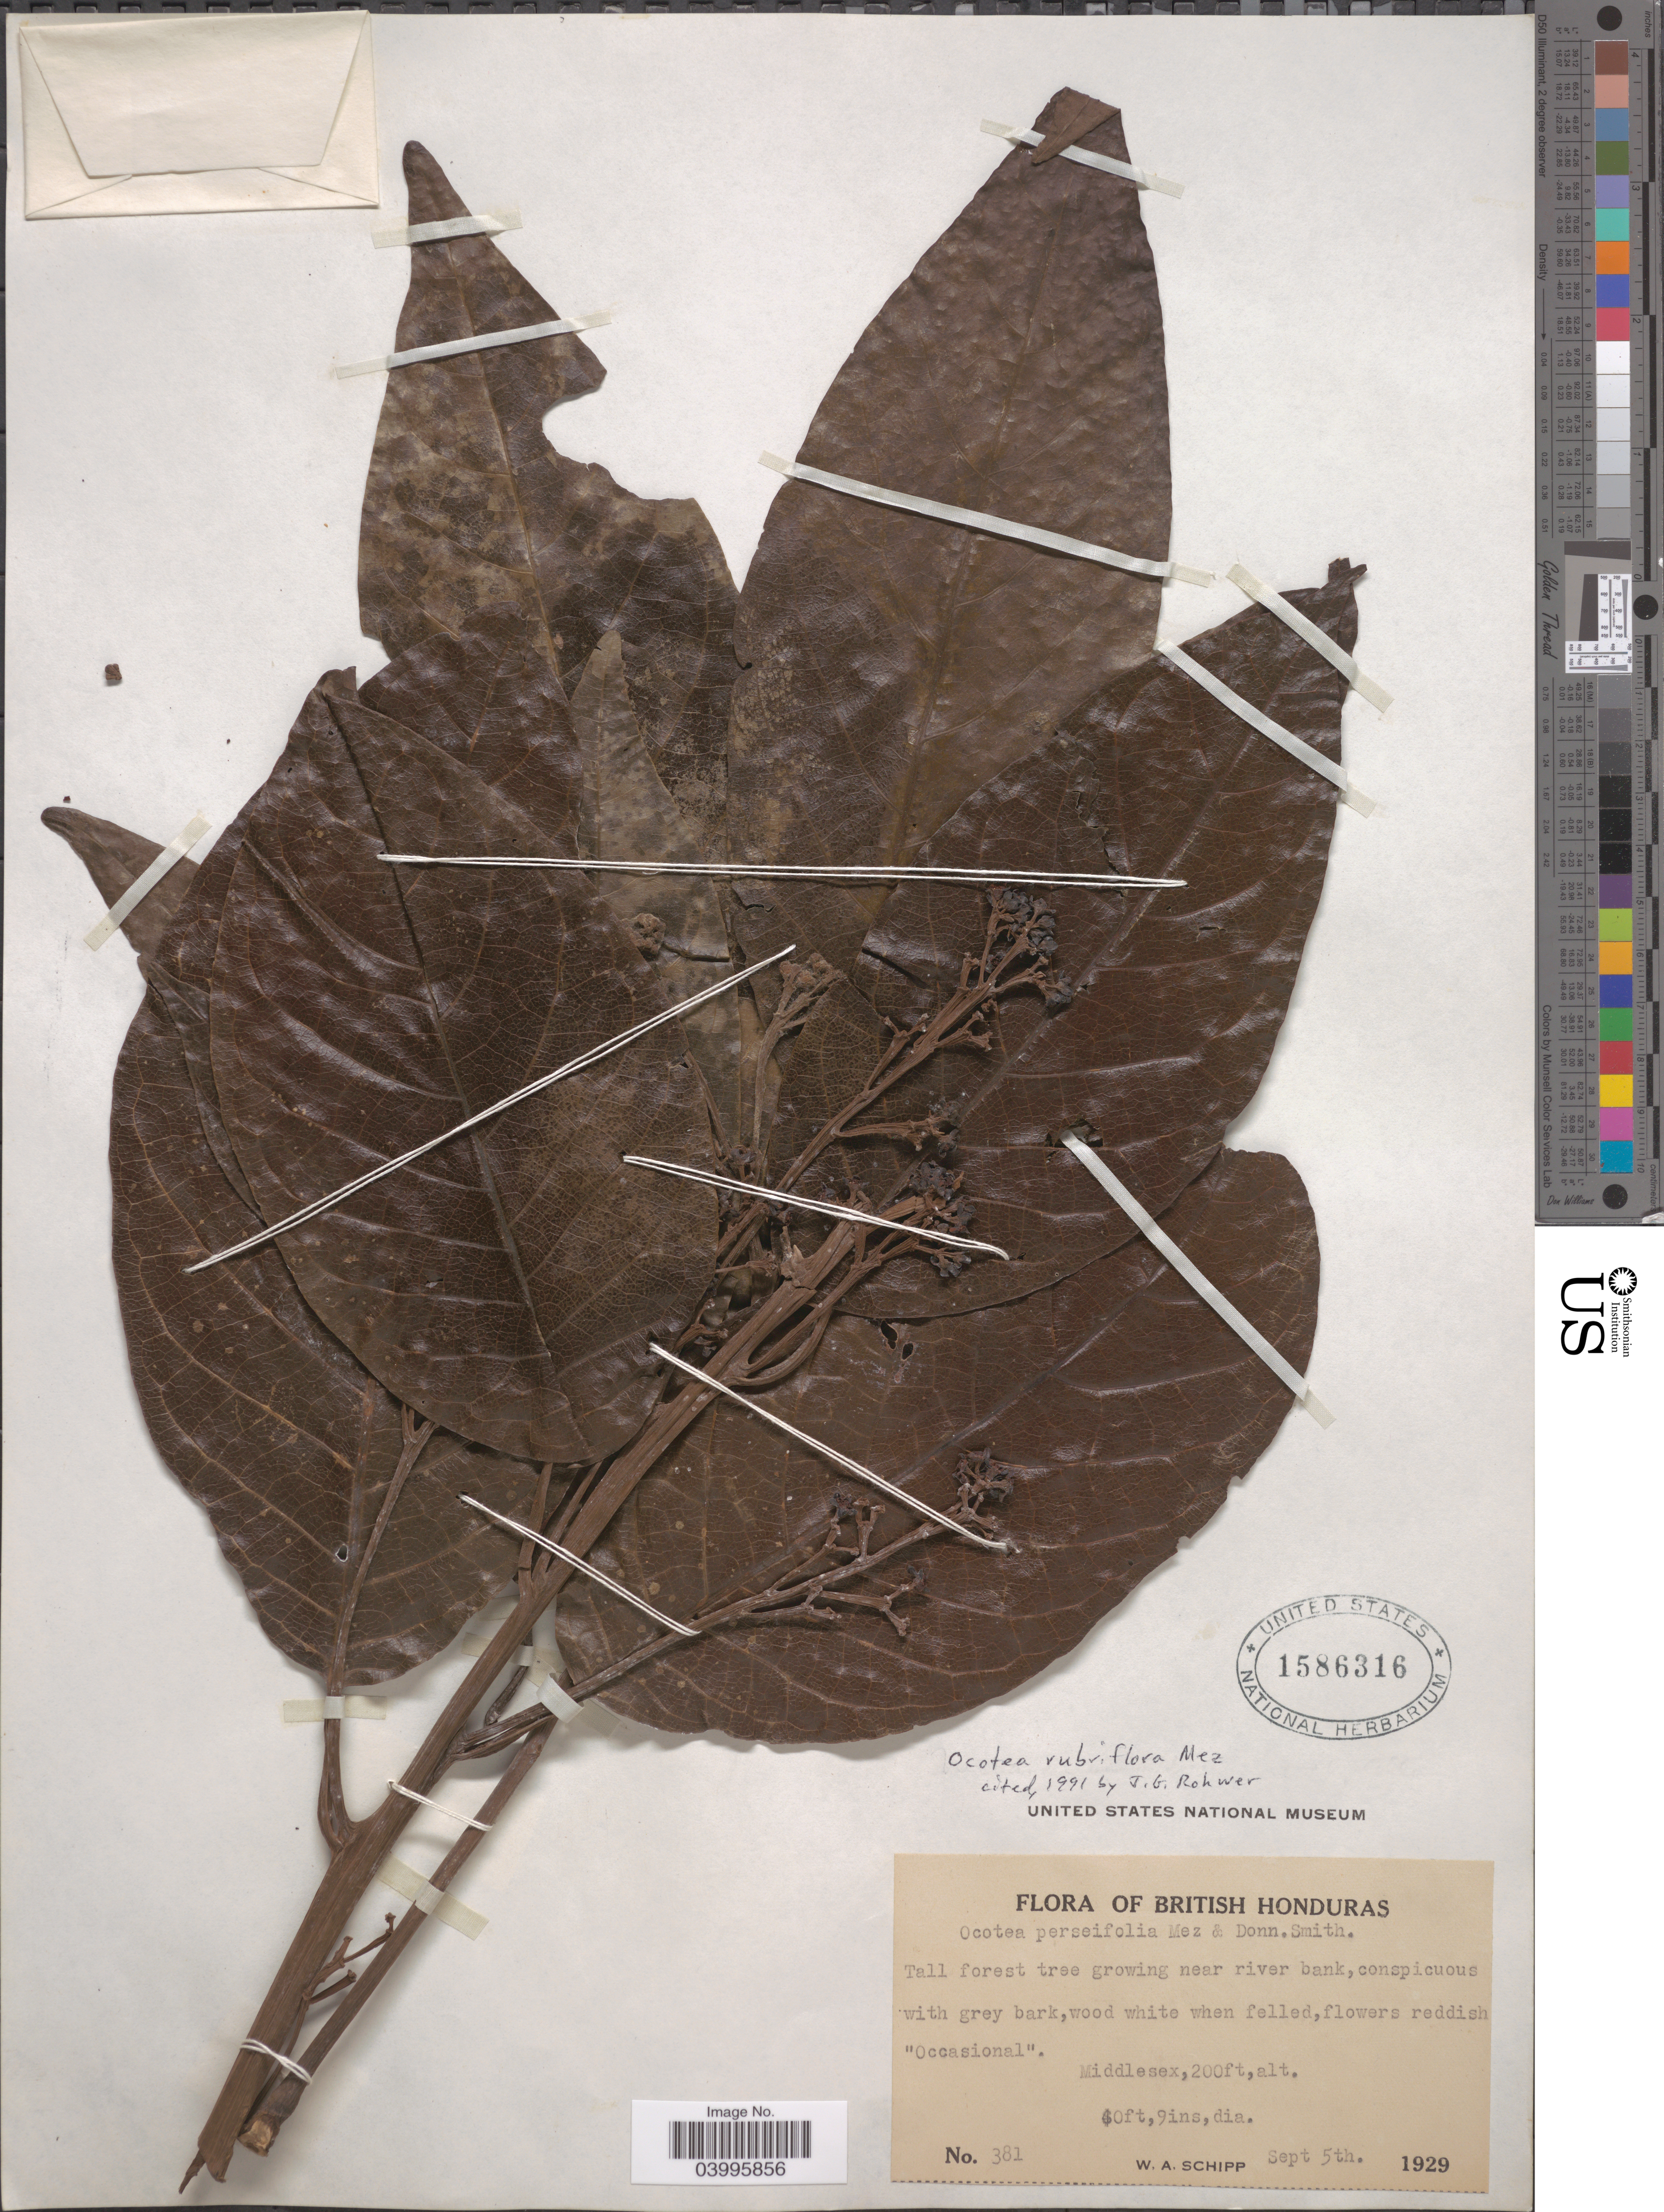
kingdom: Plantae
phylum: Tracheophyta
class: Magnoliopsida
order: Laurales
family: Lauraceae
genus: Ocotea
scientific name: Ocotea rubriflora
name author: Mez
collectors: W. Schipp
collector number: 381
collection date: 1929-09-05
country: Belize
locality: British Honduras. Near river bank, Middlesex.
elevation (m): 61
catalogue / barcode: US 1586316